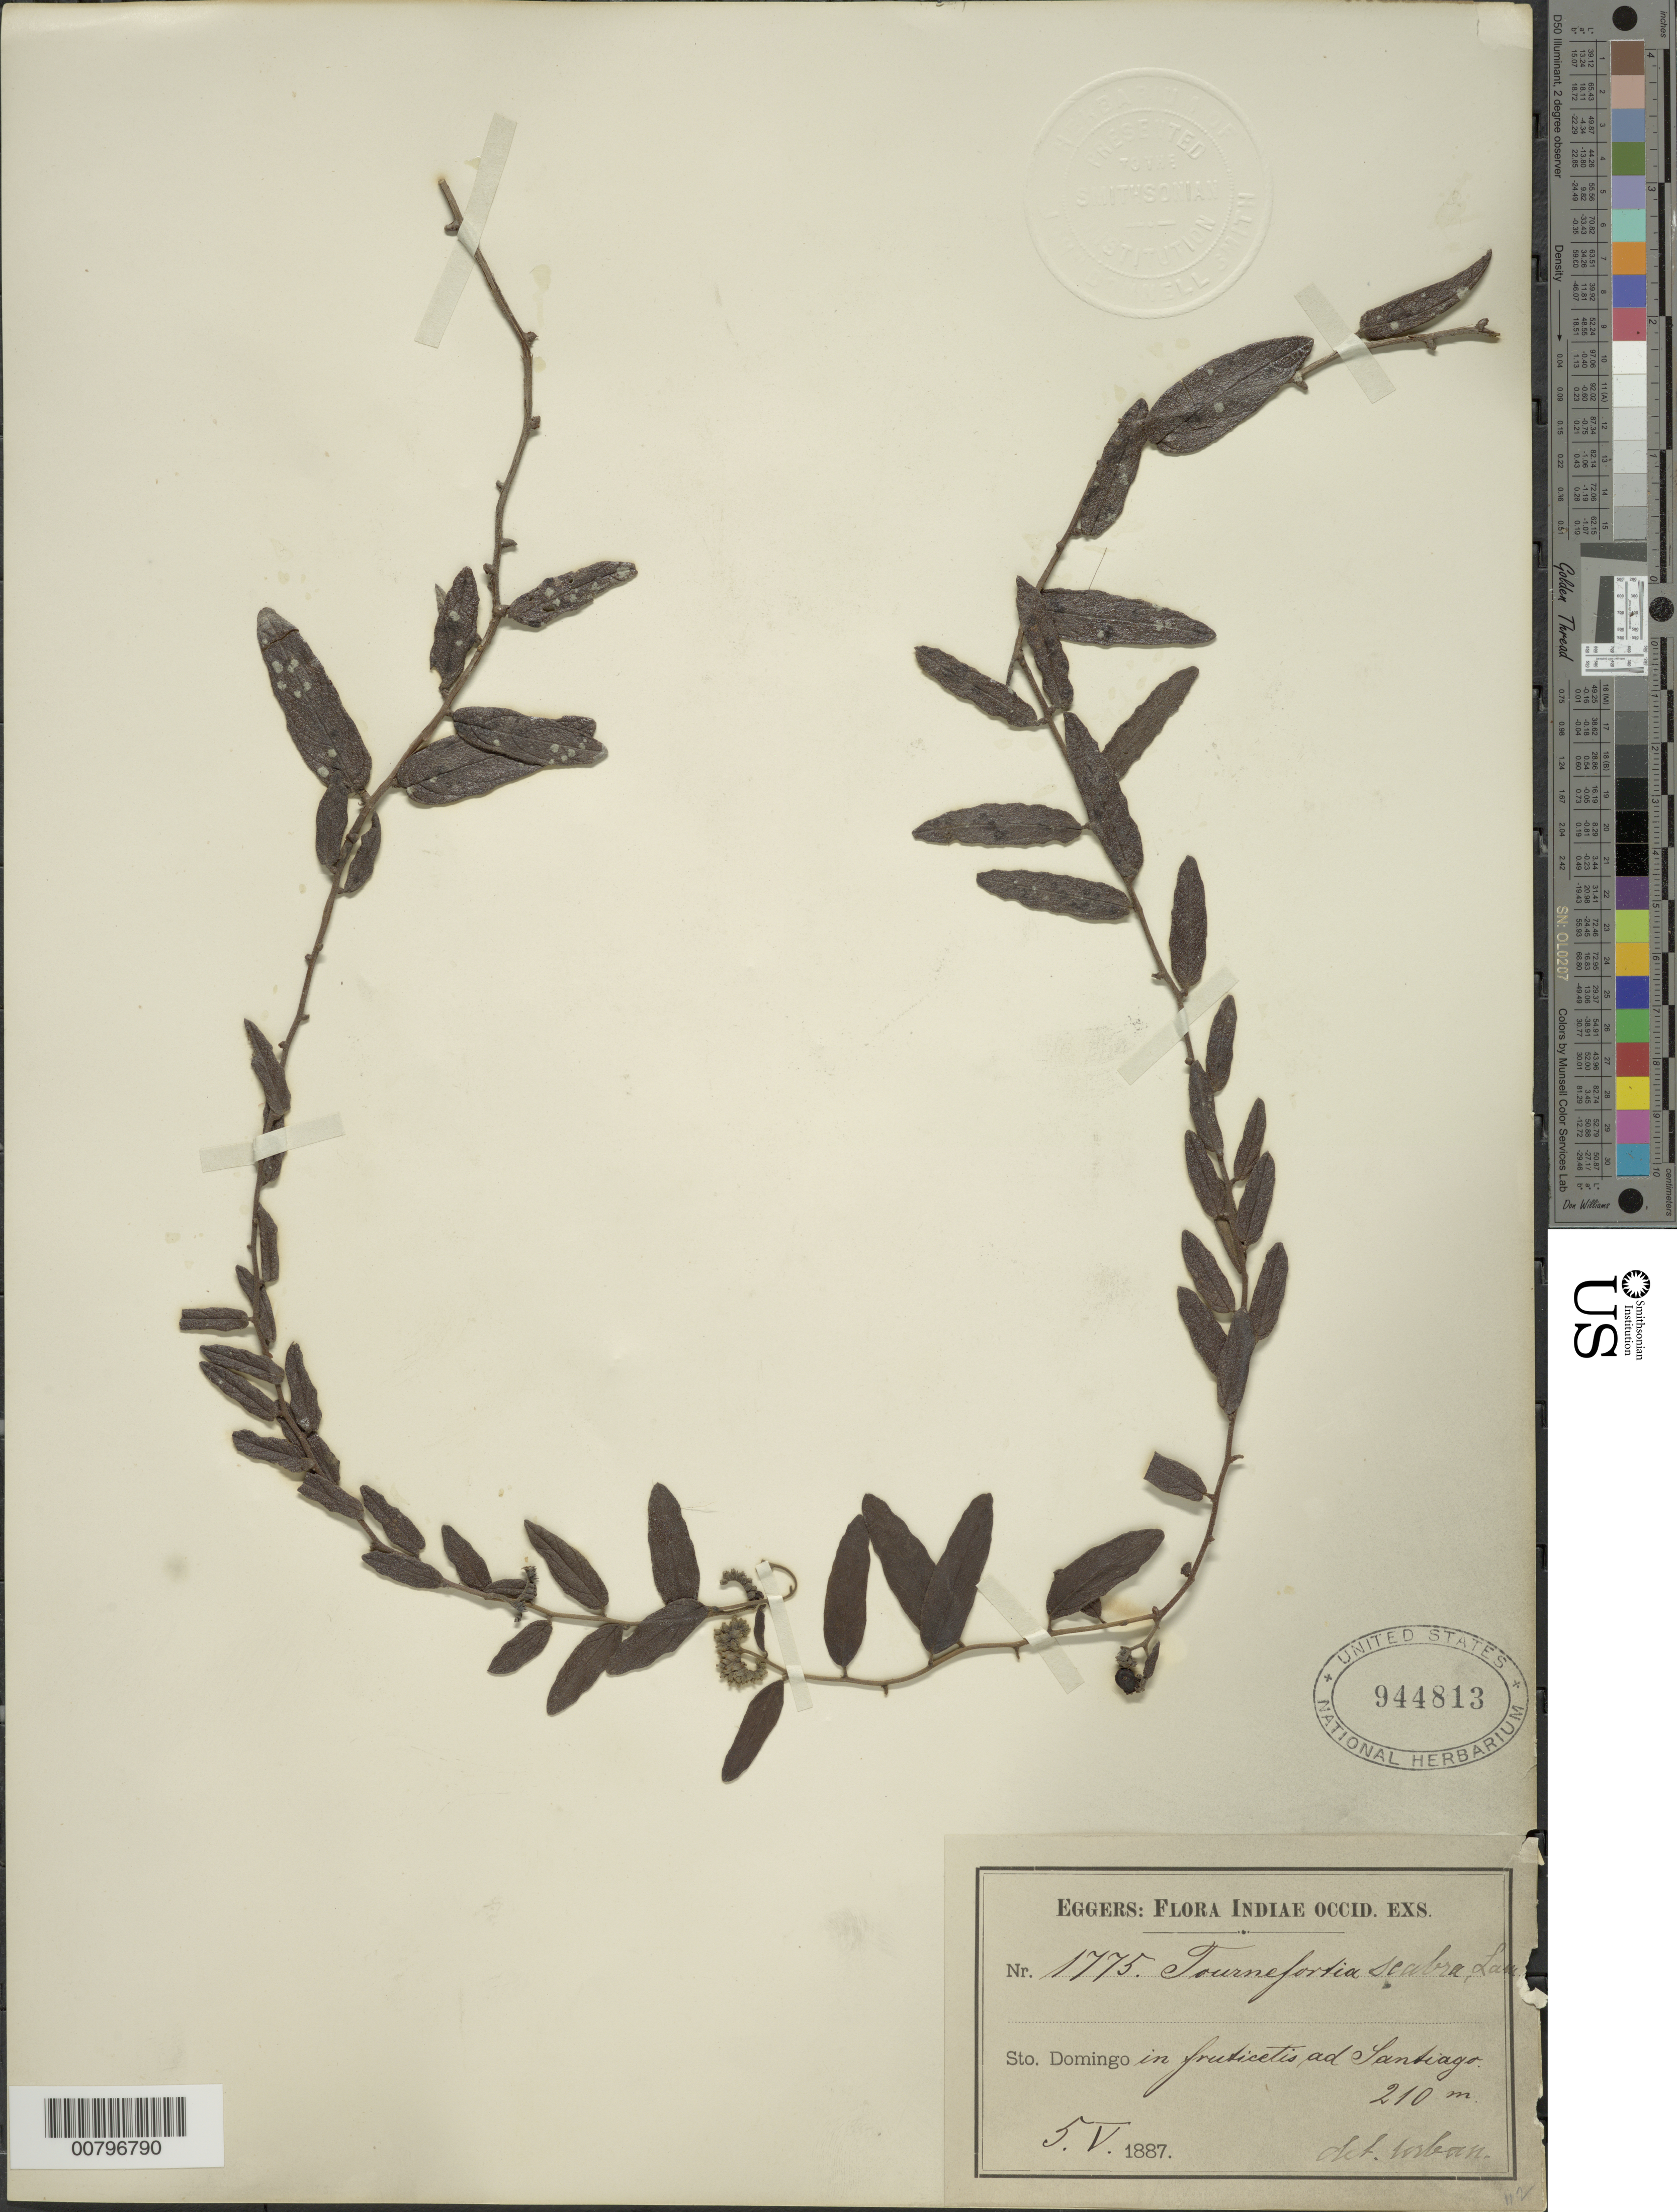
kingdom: Plantae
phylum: Tracheophyta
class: Magnoliopsida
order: Boraginales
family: Heliotropiaceae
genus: Tournefortia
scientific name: Tournefortia scabra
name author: Lam.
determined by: Urban, Ignatz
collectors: H. F. A. von Eggers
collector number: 1775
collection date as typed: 05 May 1887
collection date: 1887-05-05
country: Dominican Republic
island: Hispaniola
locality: At Santiago.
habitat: In fruticetis.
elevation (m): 210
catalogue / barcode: US 944813